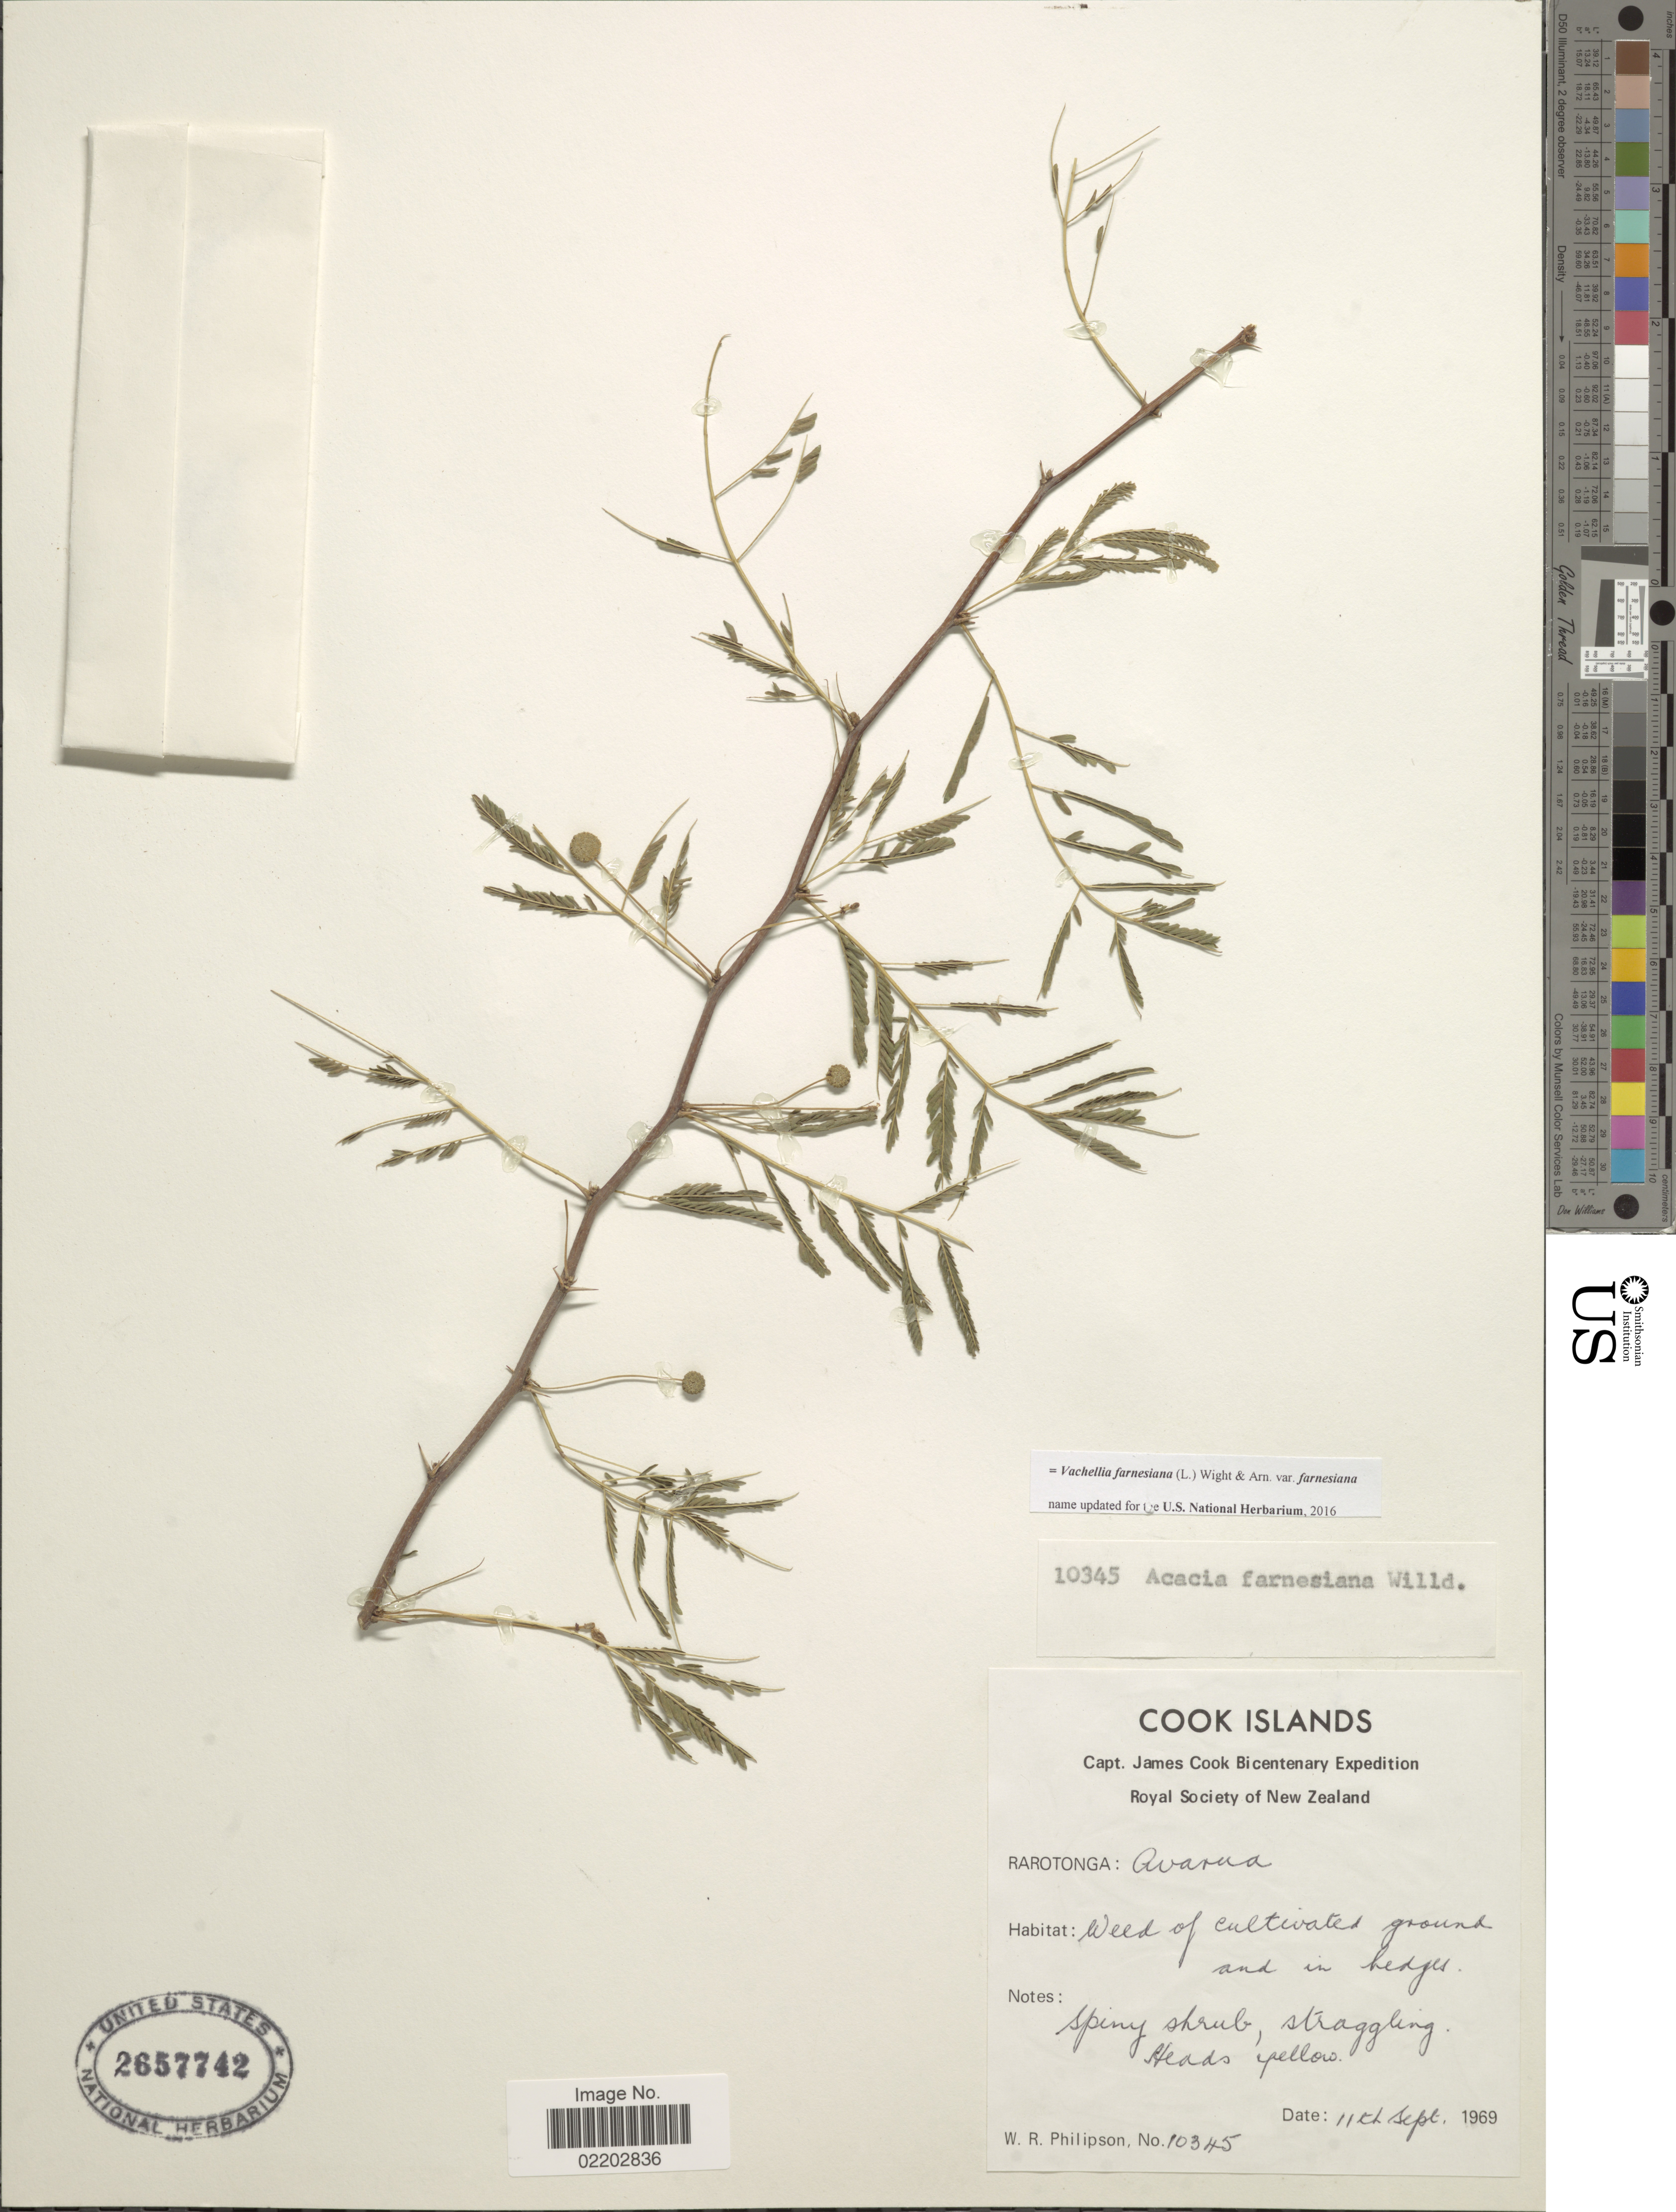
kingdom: Plantae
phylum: Tracheophyta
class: Magnoliopsida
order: Fabales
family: Fabaceae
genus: Vachellia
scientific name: Vachellia farnesiana var. farnesiana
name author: (L.) Wight & Arn.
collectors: W. R. Philipson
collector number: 10345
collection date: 1969-09-11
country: Cook Islands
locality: Cook Islands, Avarua, weed of cultivated ground and in hedges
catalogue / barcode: US 2657742